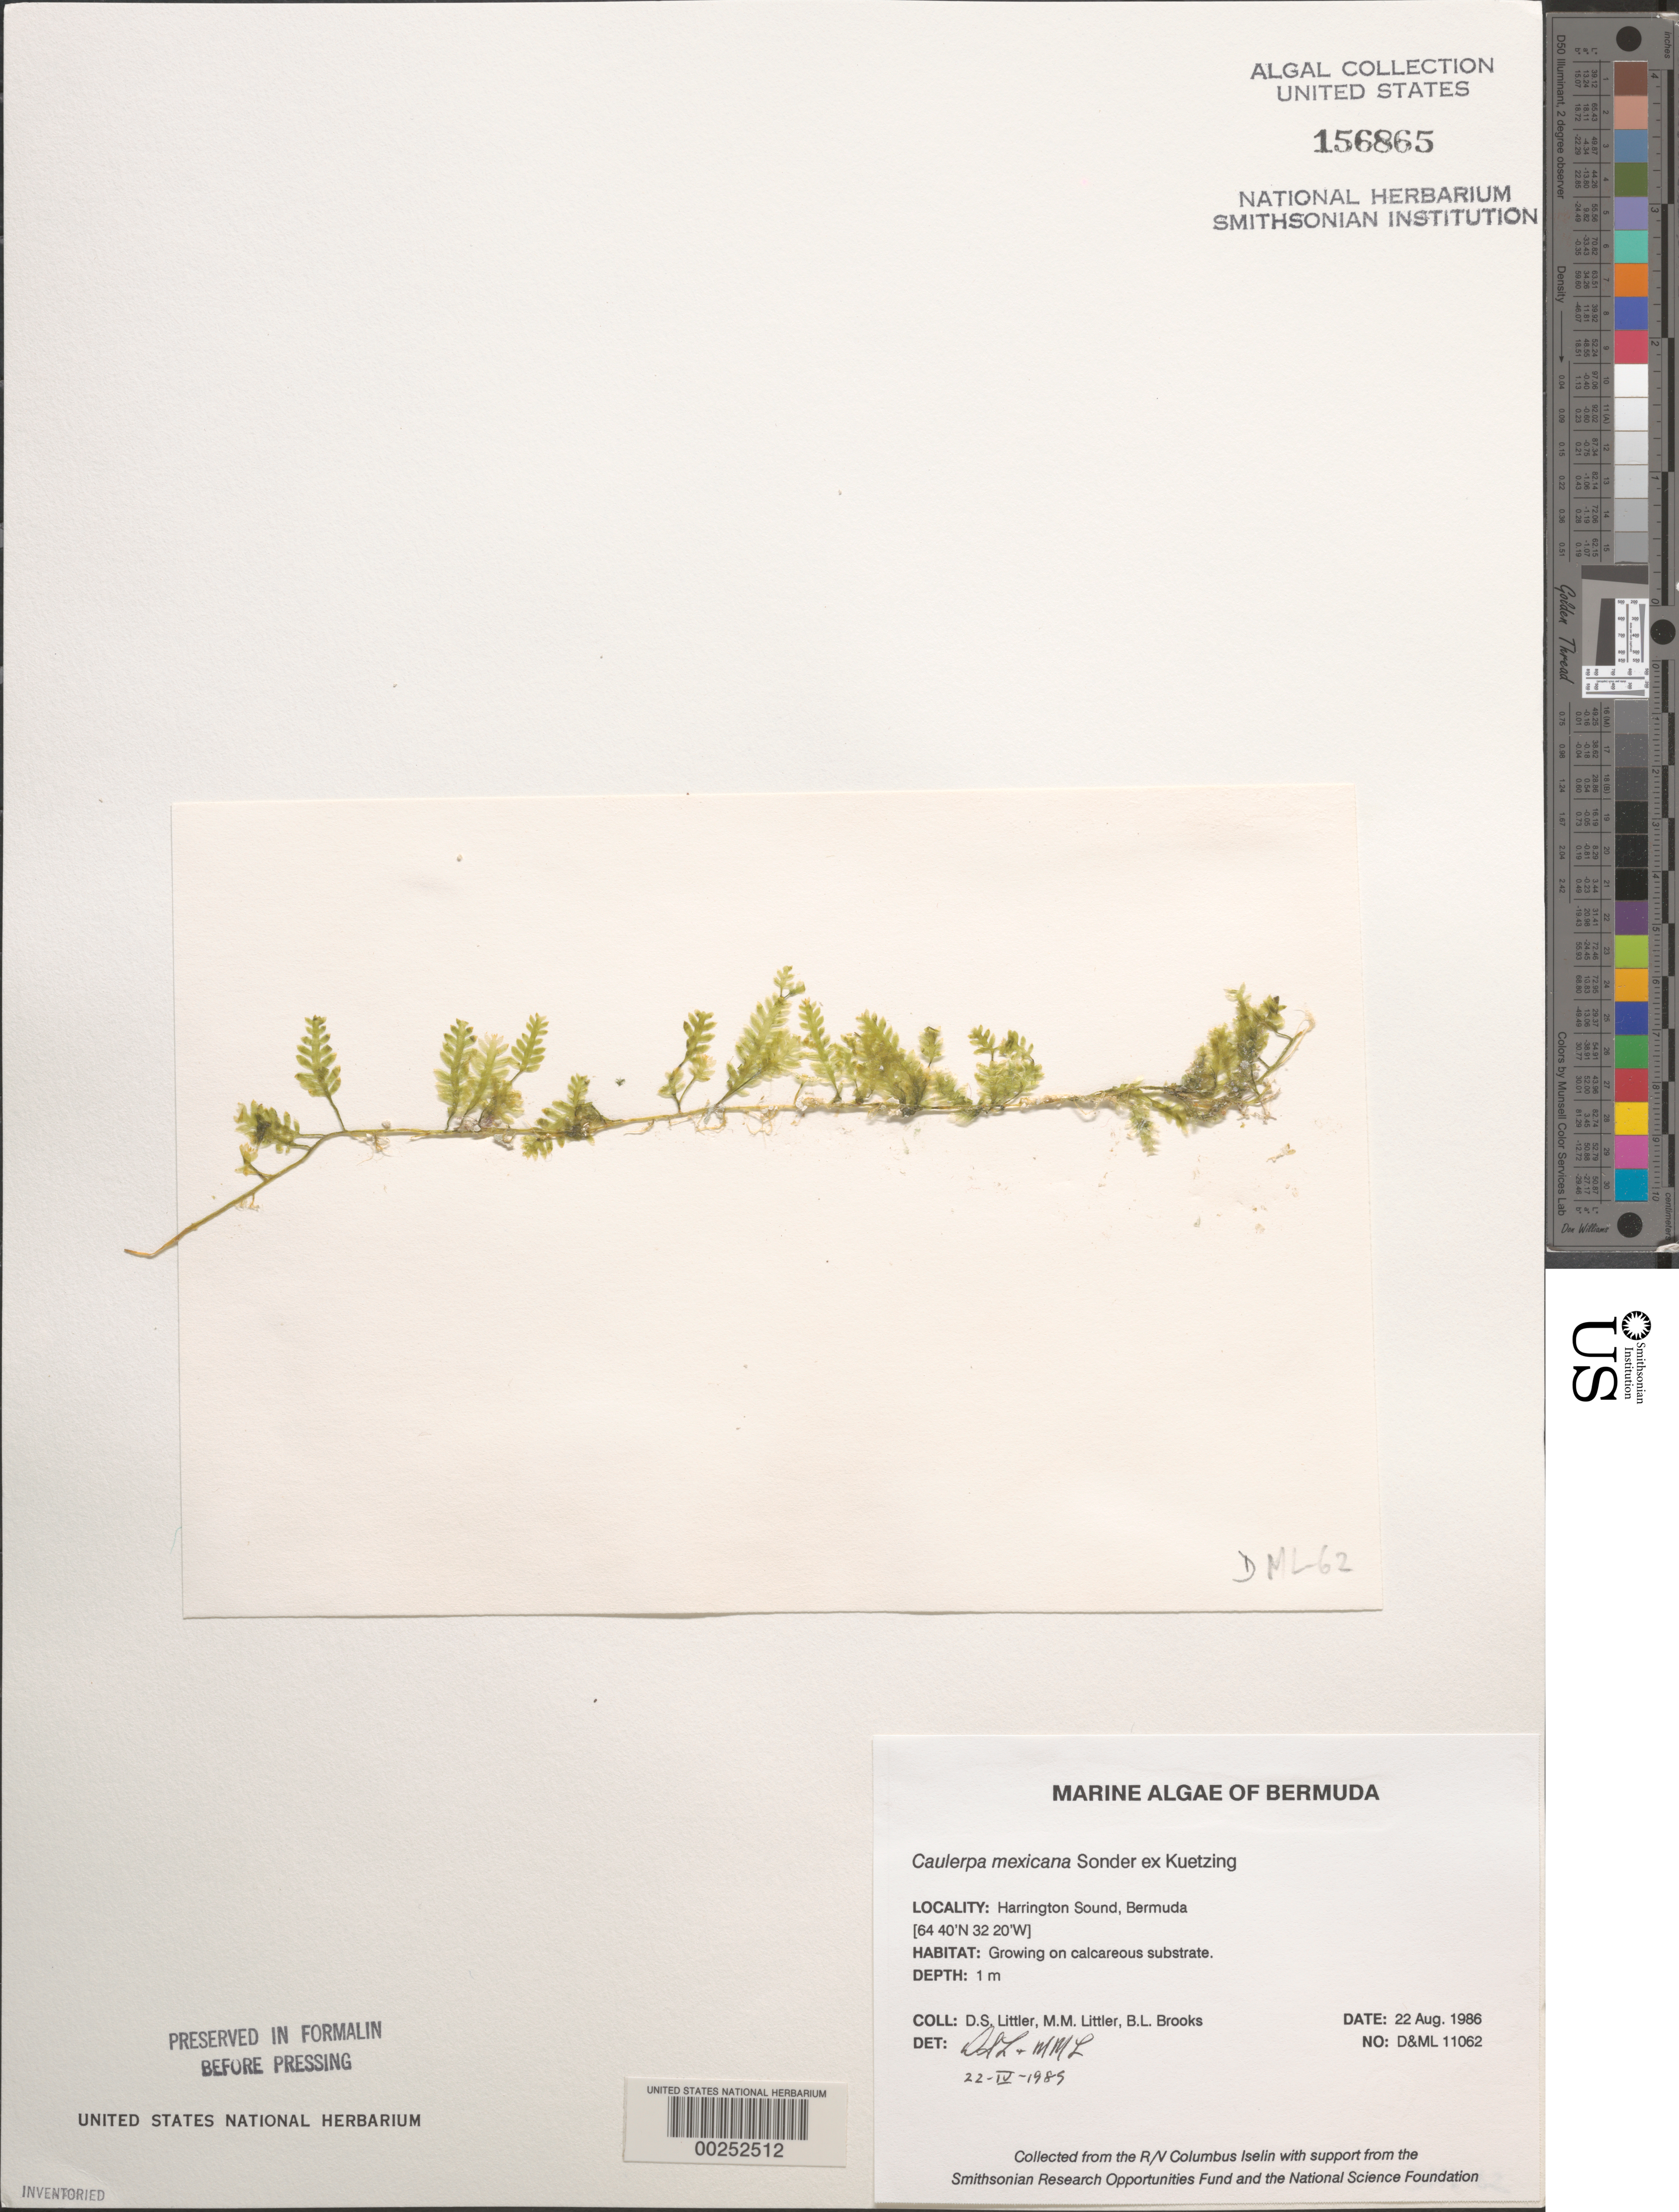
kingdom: Plantae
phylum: Chlorophyta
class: Ulvophyceae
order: Bryopsidales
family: Caulerpaceae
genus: Caulerpa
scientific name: Caulerpa mexicana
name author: Sond. ex Kütz.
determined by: Littler, D. S.; Littler, M. M.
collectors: D. S. Littler, M. M. Littler & B. Brooks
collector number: D&ML 11062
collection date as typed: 22 Aug 1986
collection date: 1986-08-22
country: Bermuda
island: Bermuda Island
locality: Harrington Sound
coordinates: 32 20' N, 64 40' W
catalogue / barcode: US 156865